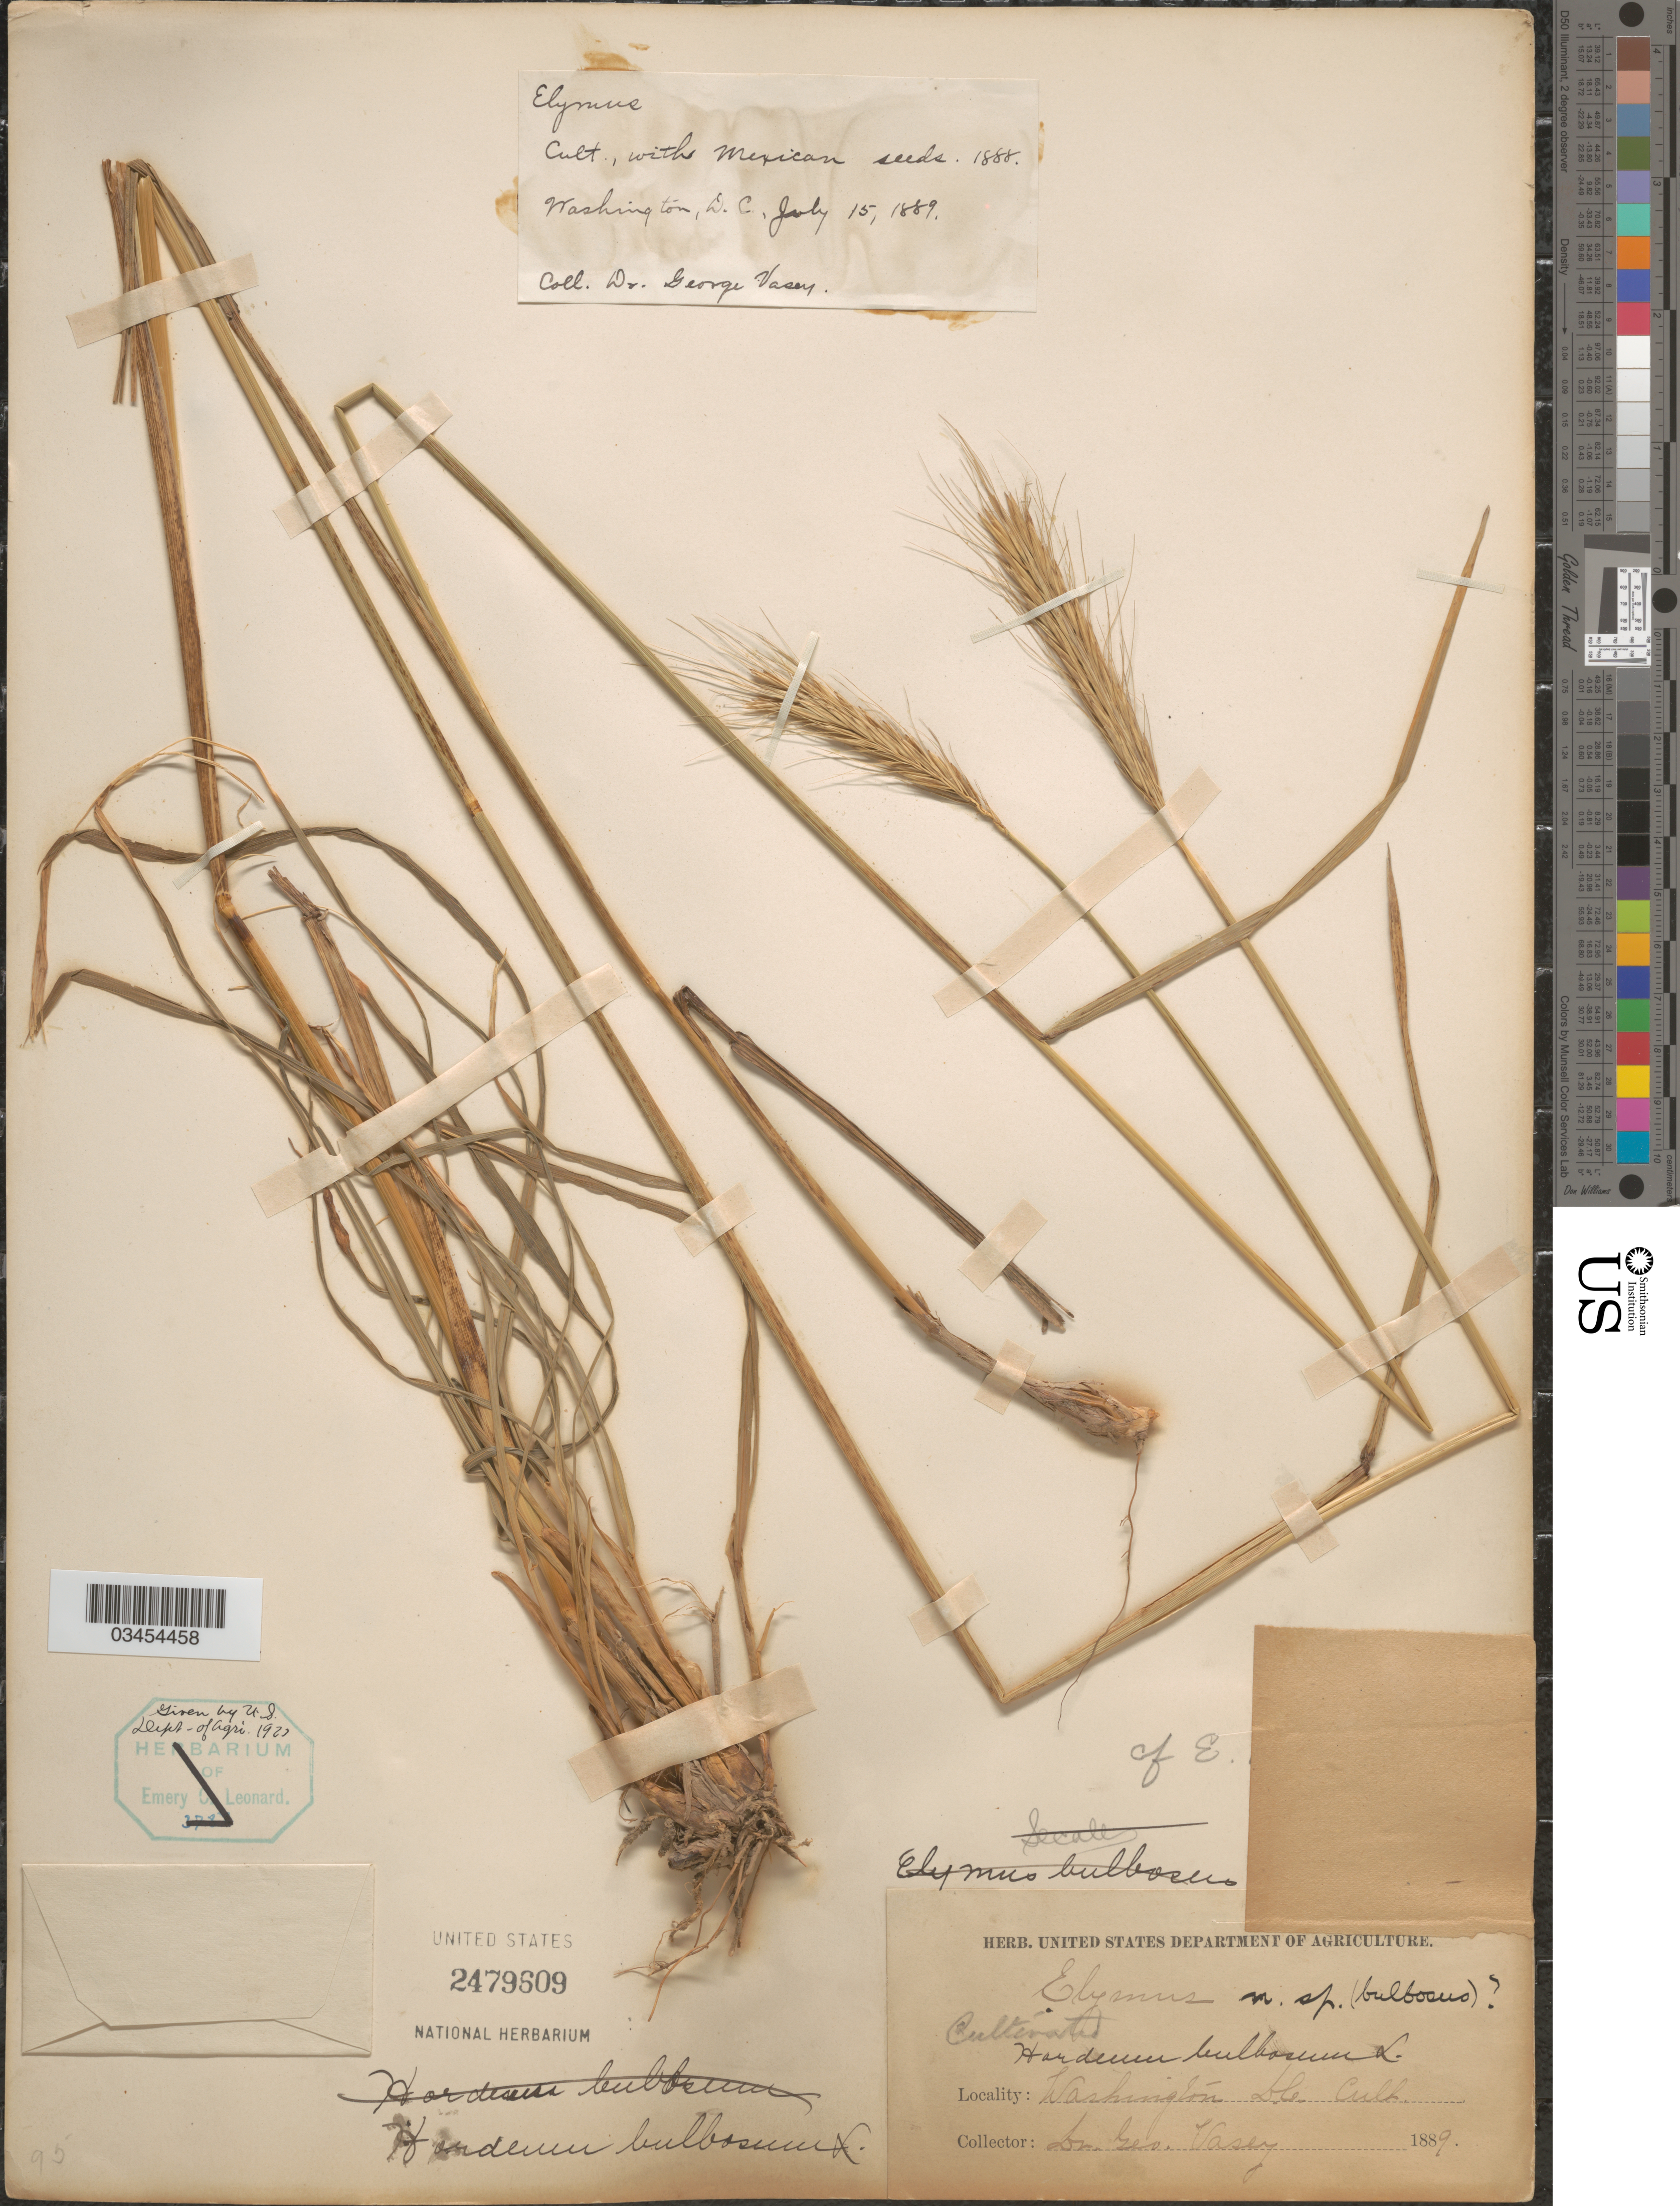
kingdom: Plantae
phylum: Tracheophyta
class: Liliopsida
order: Poales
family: Poaceae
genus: Hordeum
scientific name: Hordeum bulbosum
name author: L.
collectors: G. R. Vasey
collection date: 1889-07-15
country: United States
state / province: District of Columbia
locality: Washington DC.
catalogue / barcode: US 2479609